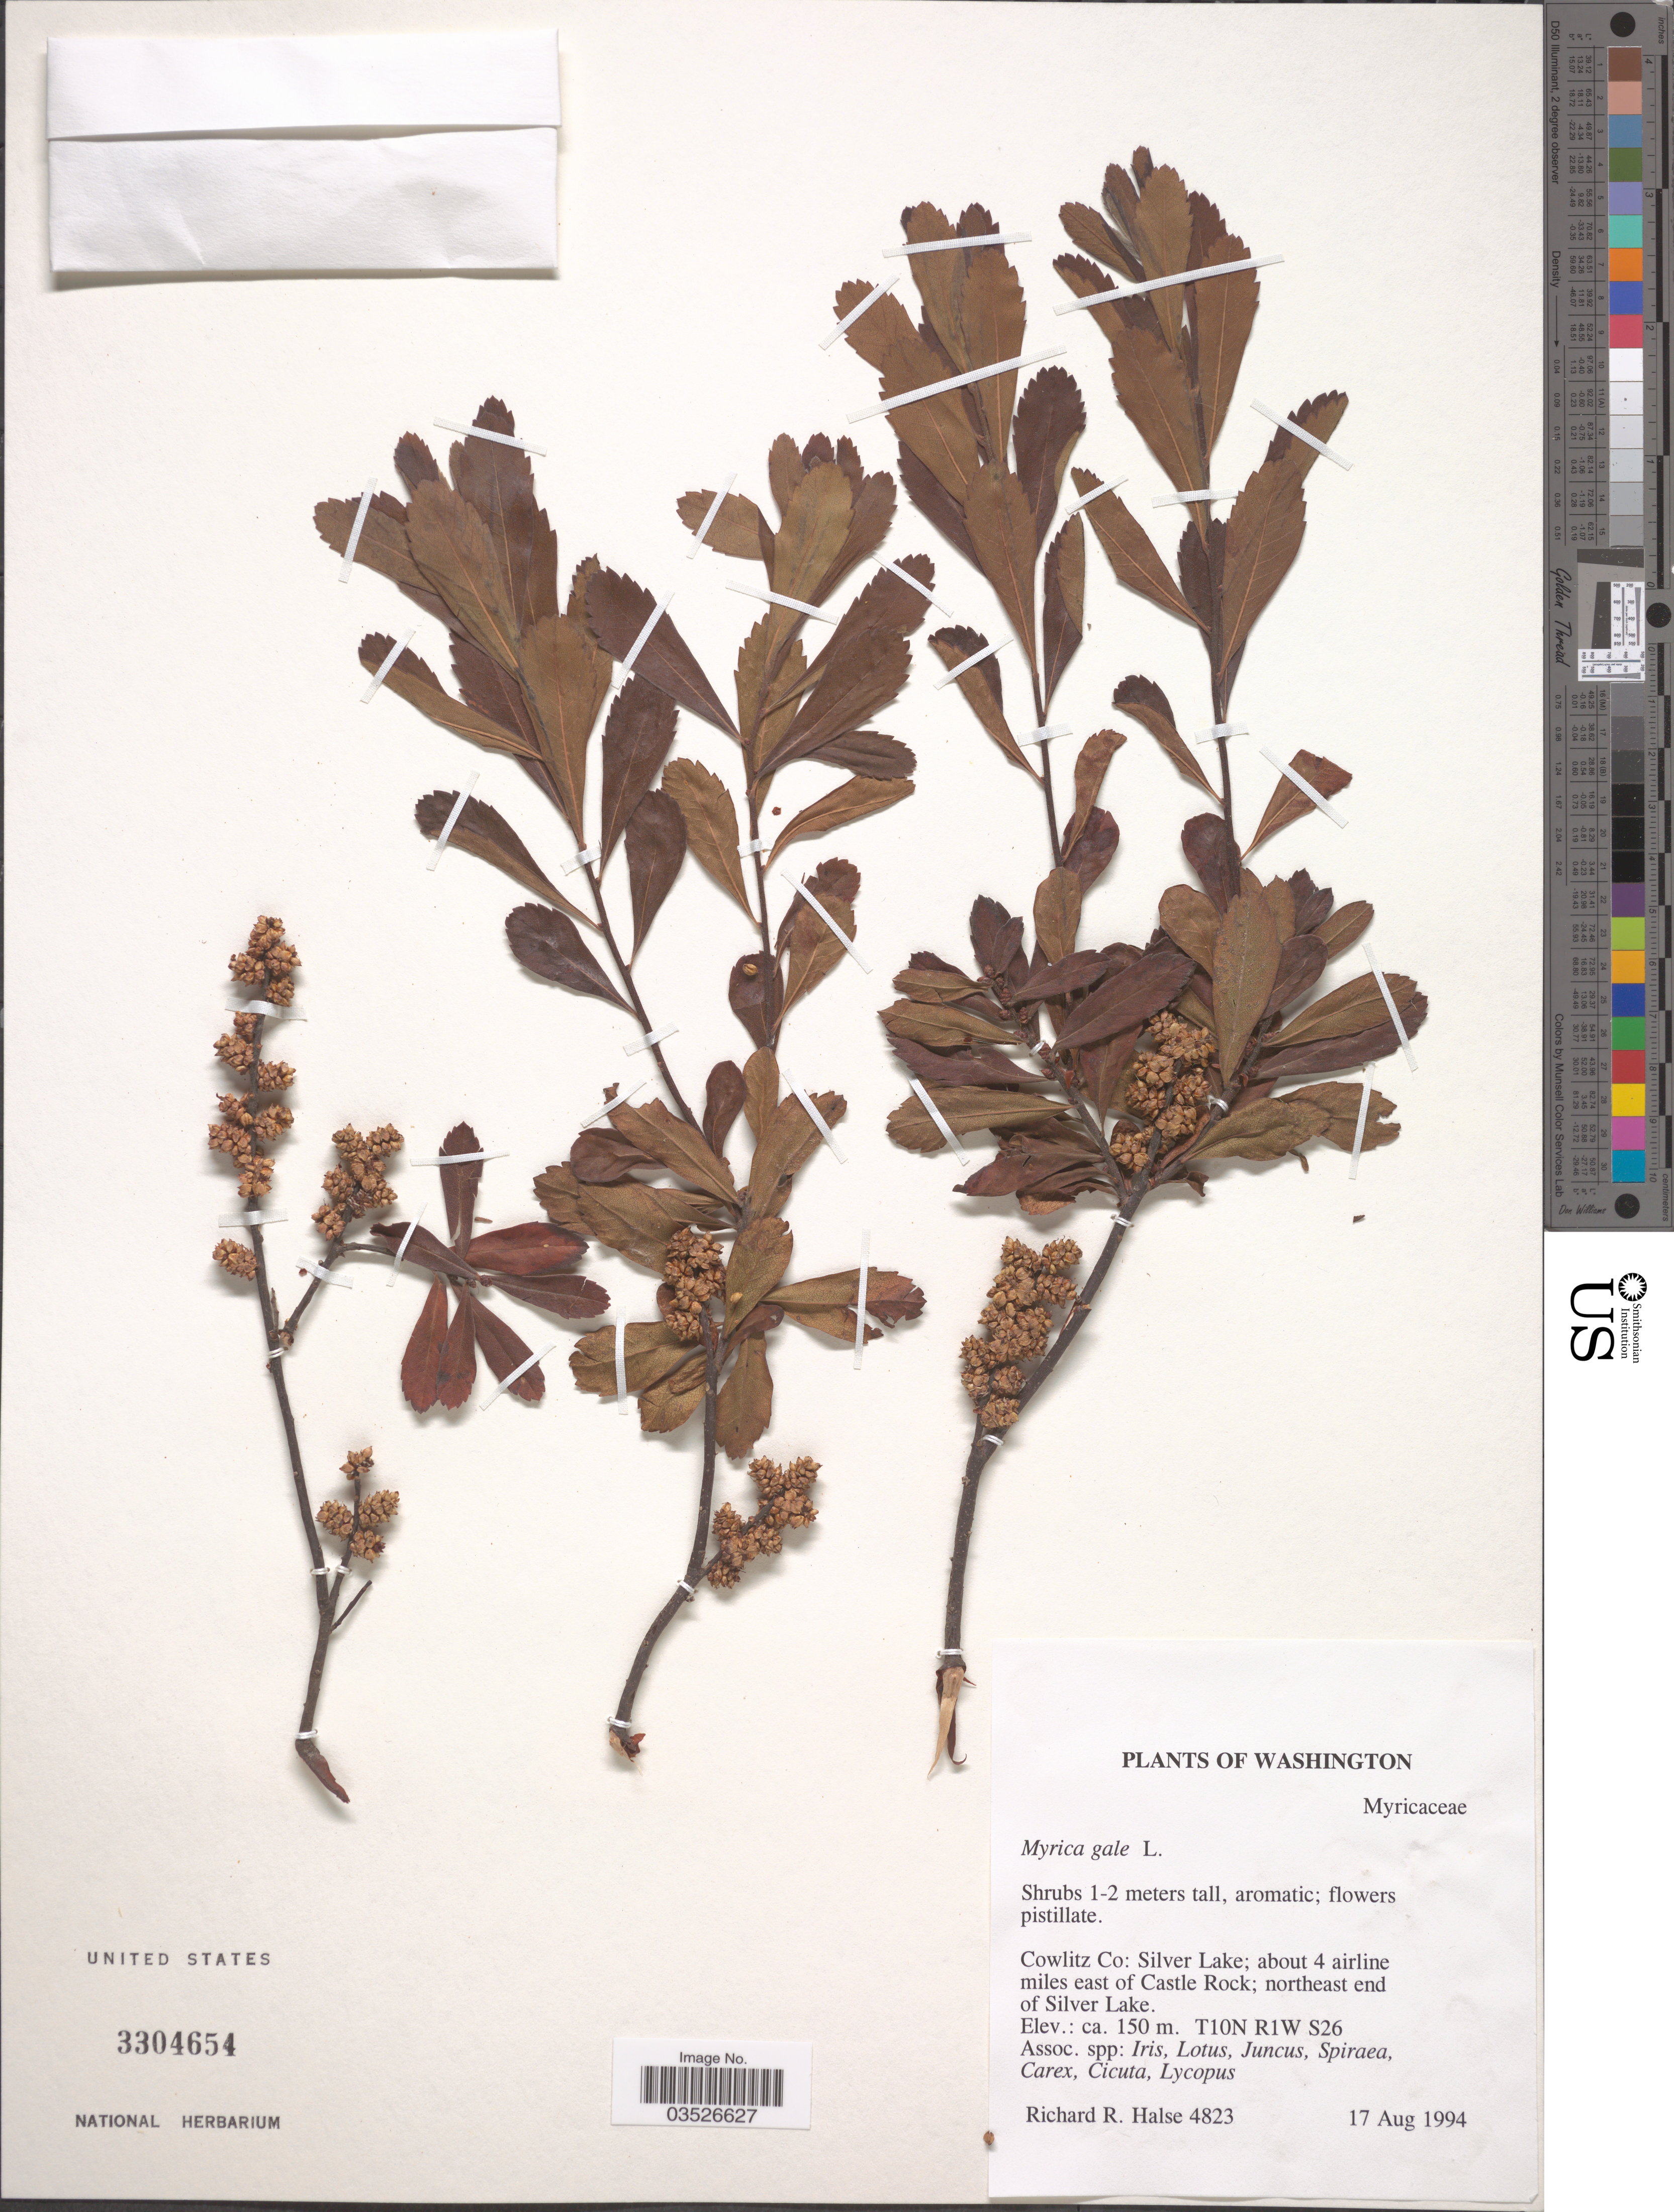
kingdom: Plantae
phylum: Tracheophyta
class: Magnoliopsida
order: Fagales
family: Myricaceae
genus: Myrica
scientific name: Myrica gale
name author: L.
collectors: R. Halse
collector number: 4823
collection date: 1994-08-17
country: United States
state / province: Washington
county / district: Cowlitz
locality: Cowlitz Co: Silver Lake; about 4 airline miles east of Castle Rock; northeast end of Silver Lake, T10N R1W S26.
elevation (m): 150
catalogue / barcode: US 3304654